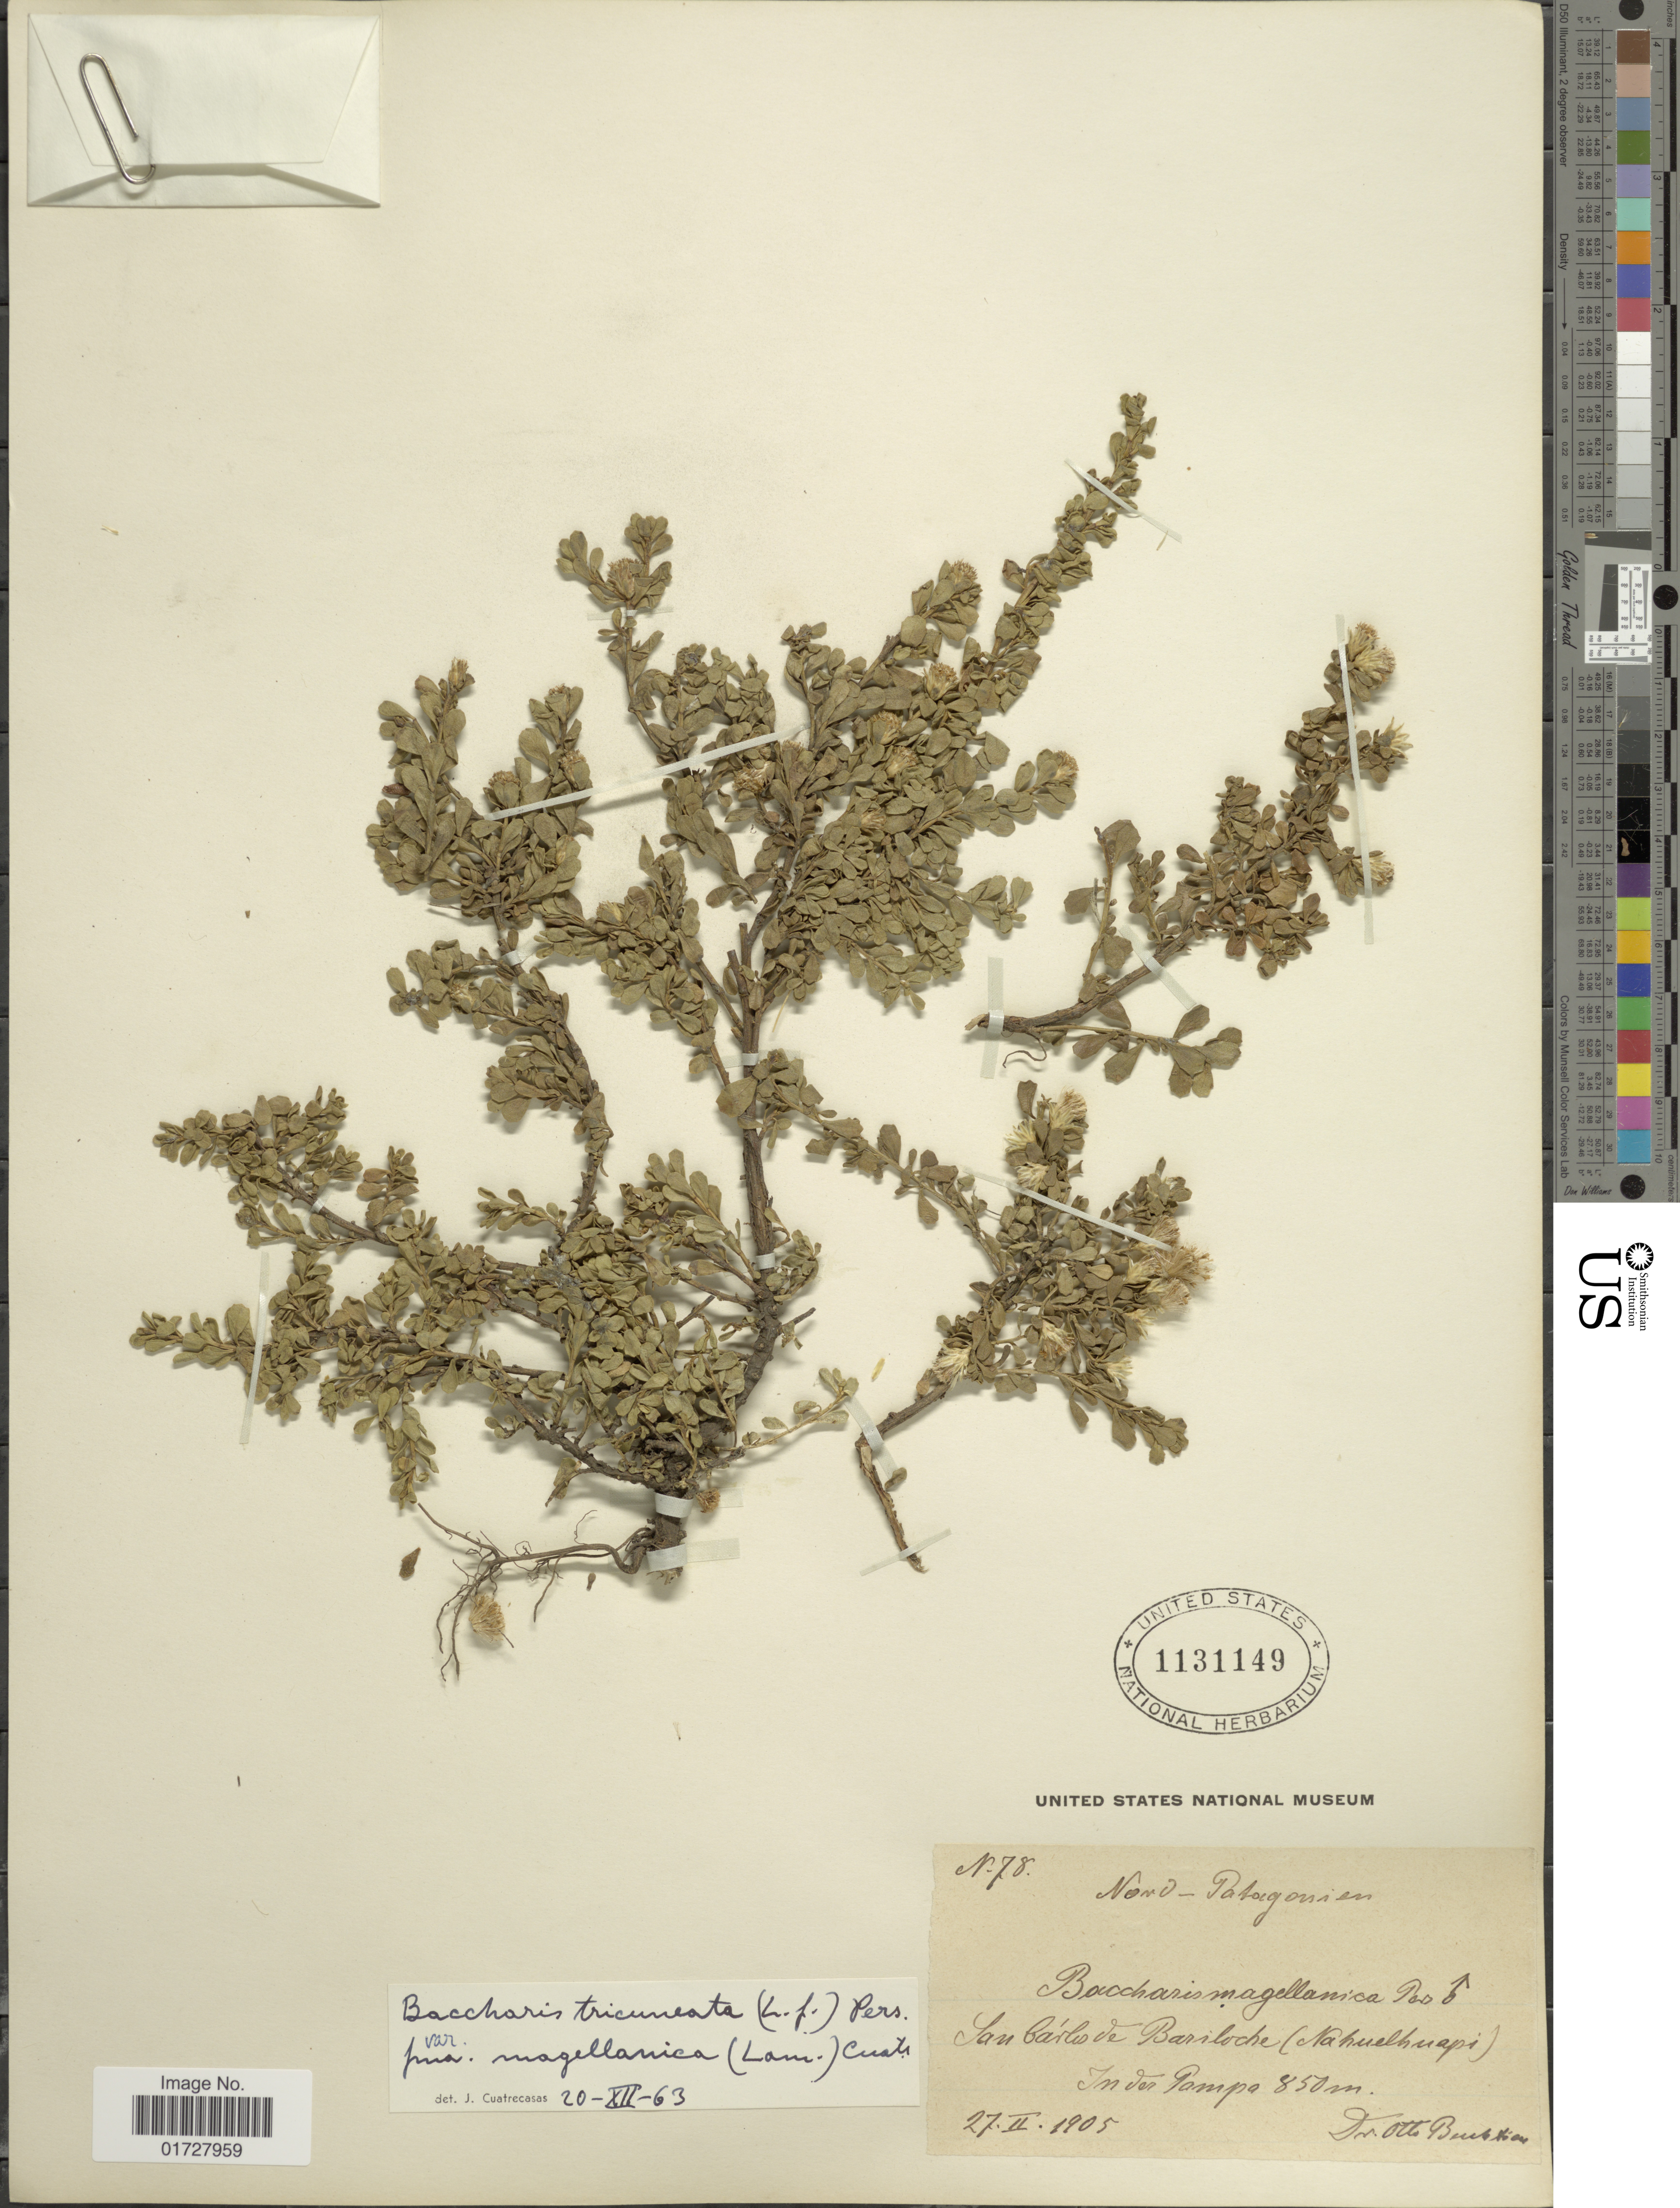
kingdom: Plantae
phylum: Tracheophyta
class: Magnoliopsida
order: Asterales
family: Asteraceae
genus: Baccharis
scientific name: Baccharis tricuneata var. magellanica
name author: (Lam.) Cuatrec.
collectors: O. Buchtien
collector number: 78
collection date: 1905-02-27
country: Argentina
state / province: La Pampa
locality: Nord-Patagonien, San Carlos de Bariloche (Nahuelhuapi), in der Pampa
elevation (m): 850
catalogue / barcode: US 1131149